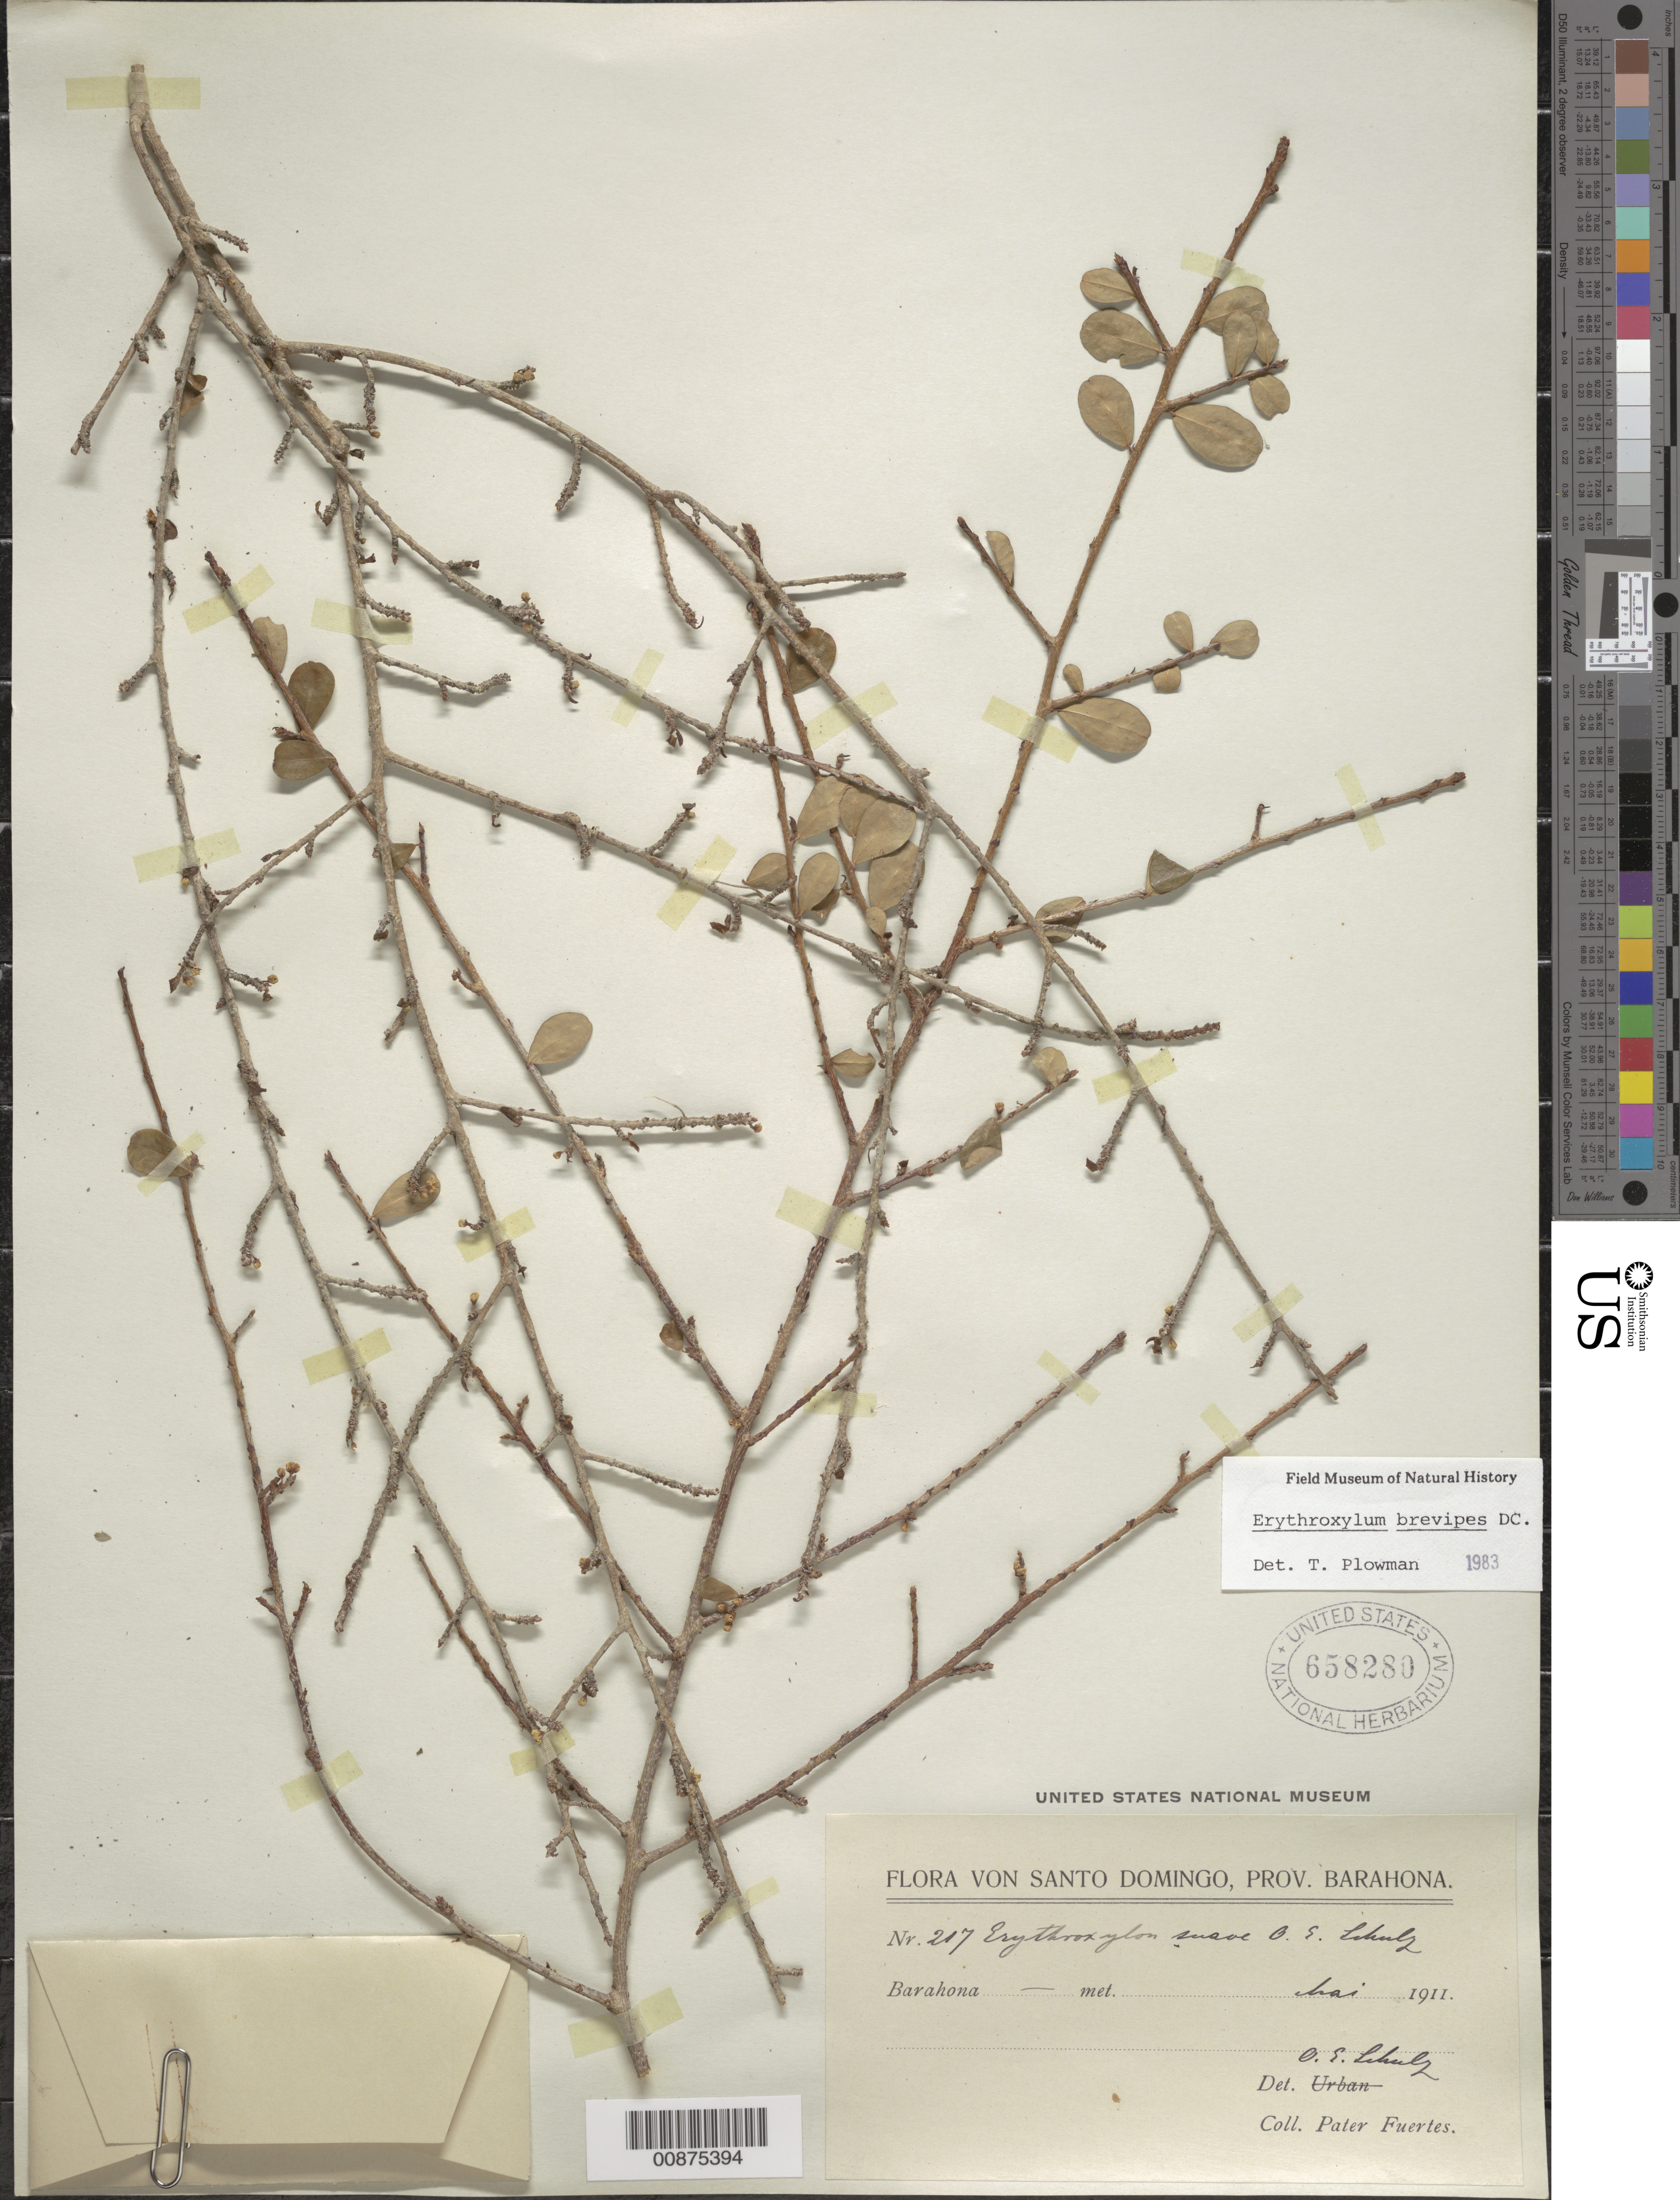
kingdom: Plantae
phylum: Tracheophyta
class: Magnoliopsida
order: Malpighiales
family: Erythroxylaceae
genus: Erythroxylum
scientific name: Erythroxylum brevipes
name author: DC.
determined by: Plowman, Timothy C.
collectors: M. D. Fuertes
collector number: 217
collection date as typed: May 1911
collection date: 1911-05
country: Dominican Republic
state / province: Barahona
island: Hispaniola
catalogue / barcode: US 658280